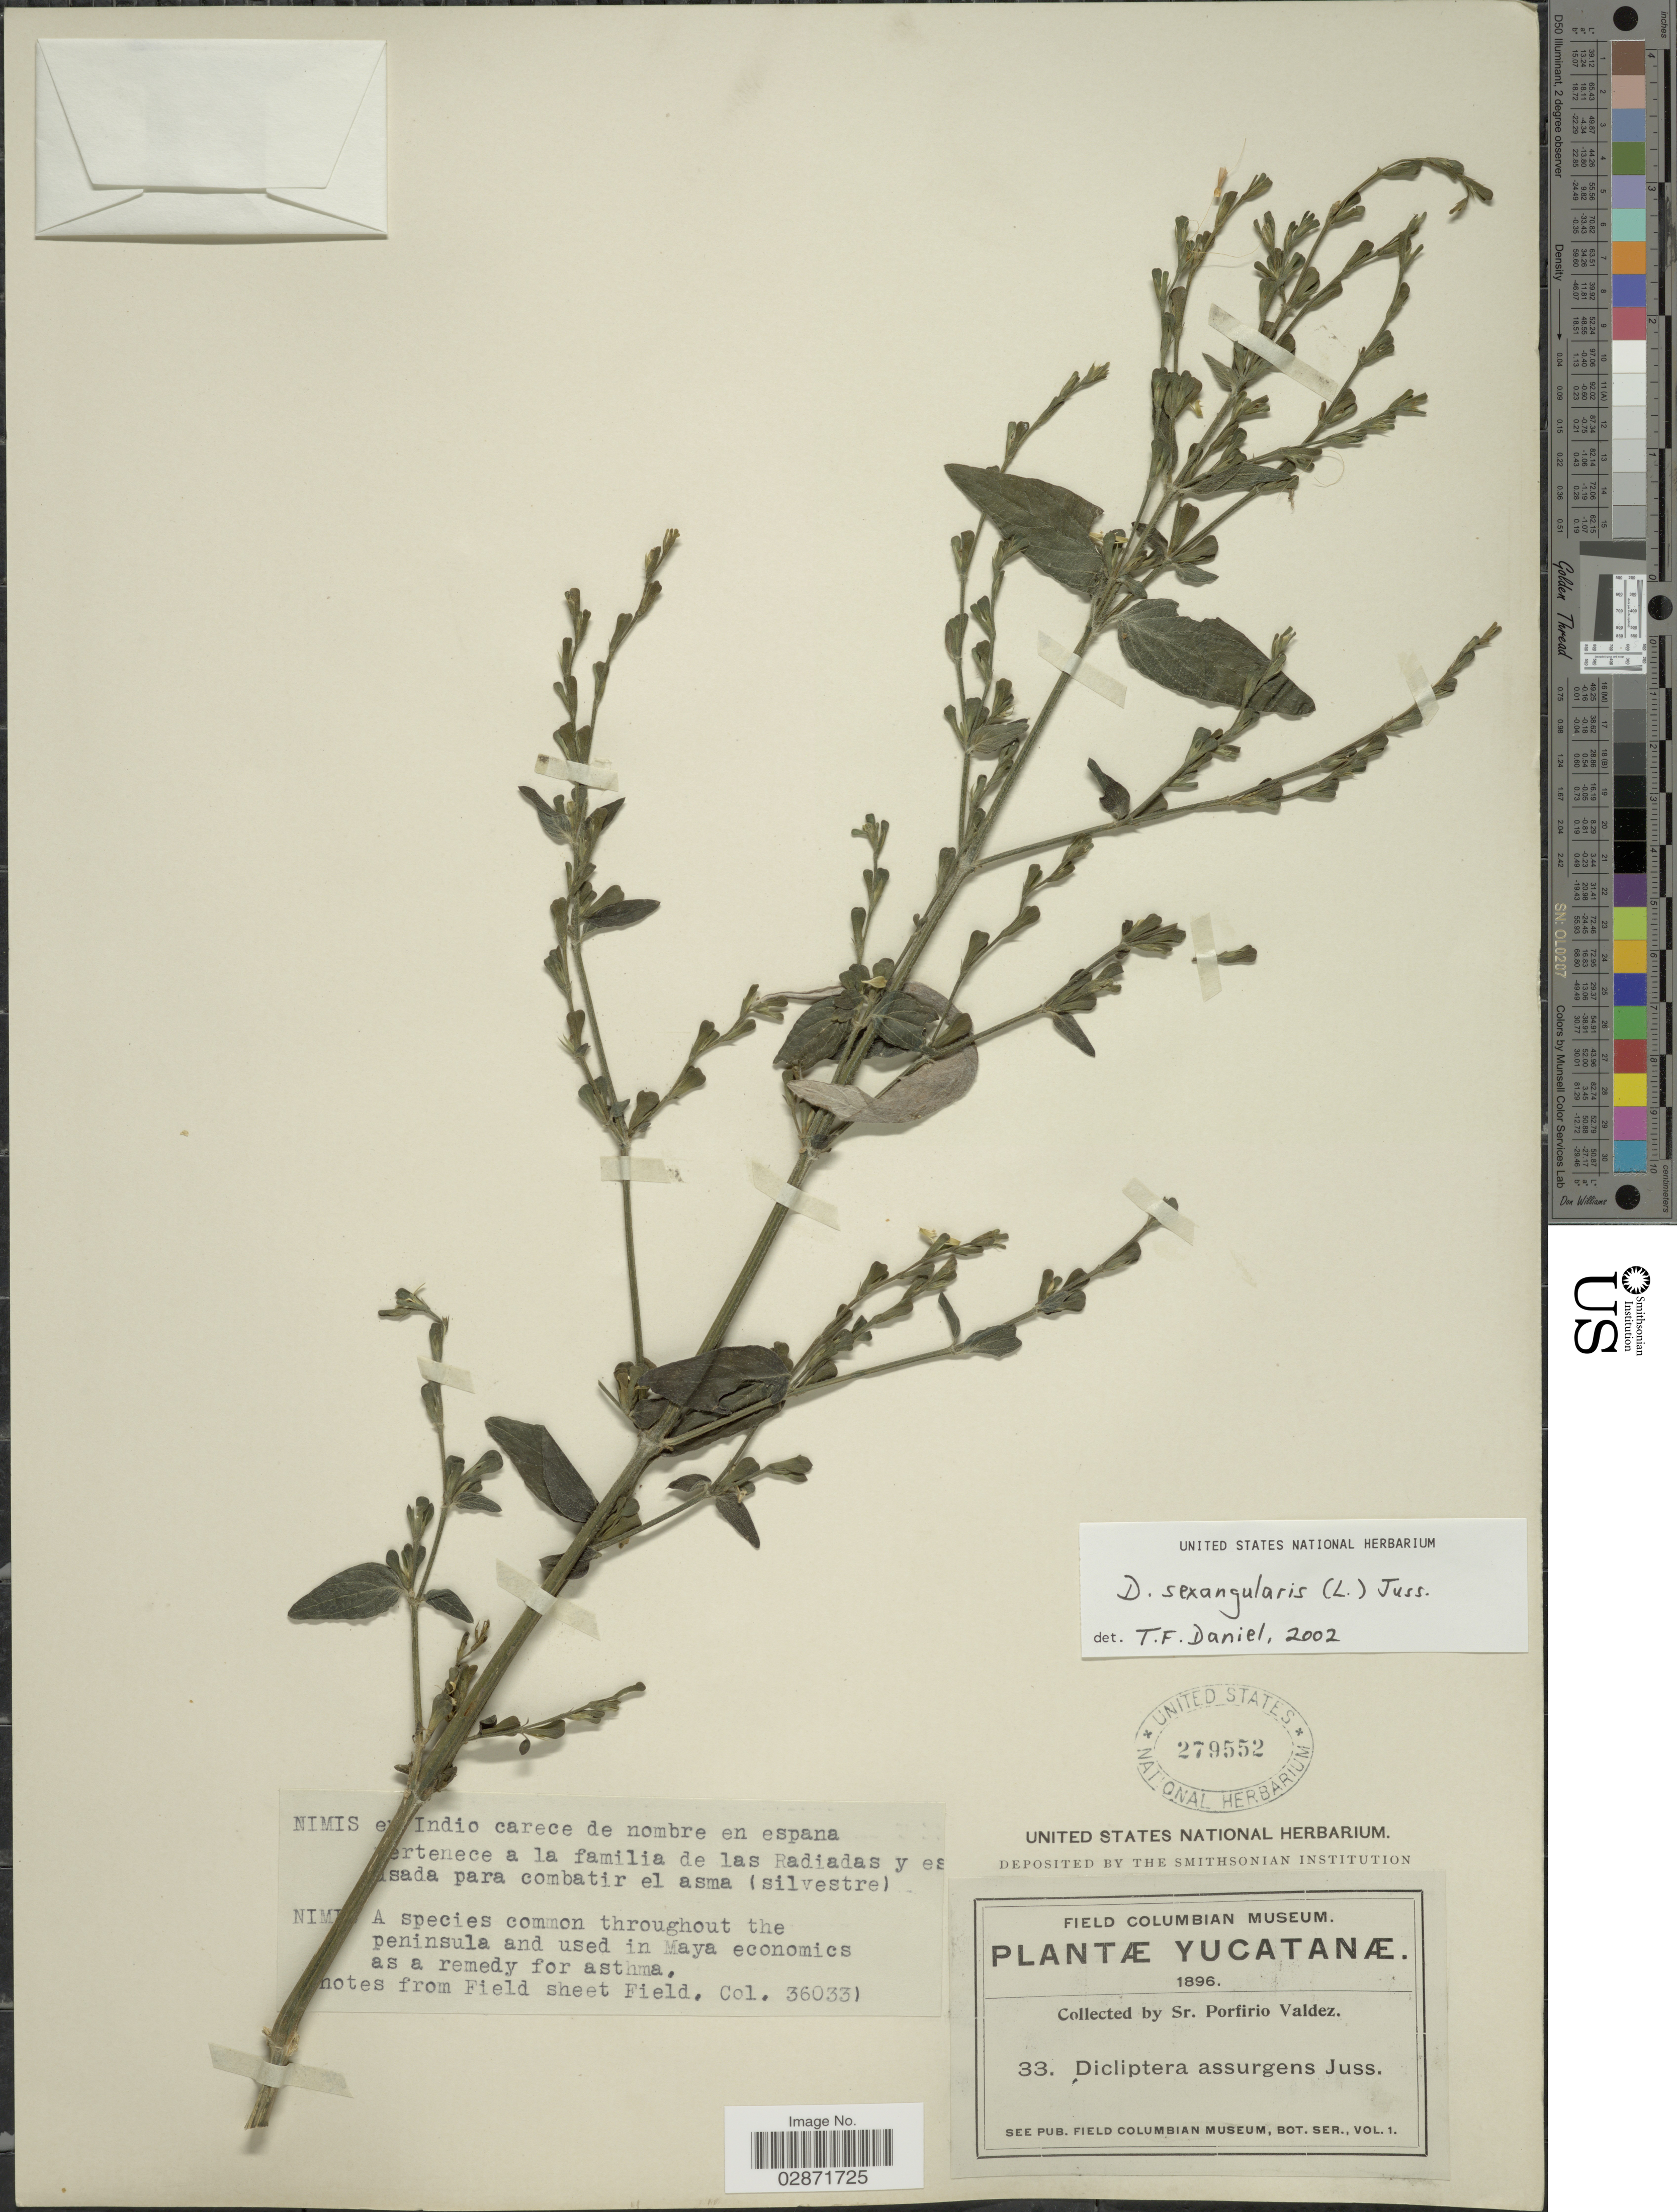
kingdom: Plantae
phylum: Tracheophyta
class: Magnoliopsida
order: Lamiales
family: Acanthaceae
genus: Dicliptera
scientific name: Dicliptera sexangularis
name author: (L.) Juss.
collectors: P. Valdez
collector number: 33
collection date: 1896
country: Mexico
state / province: Yucatán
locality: Yucatanae.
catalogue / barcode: US 279552